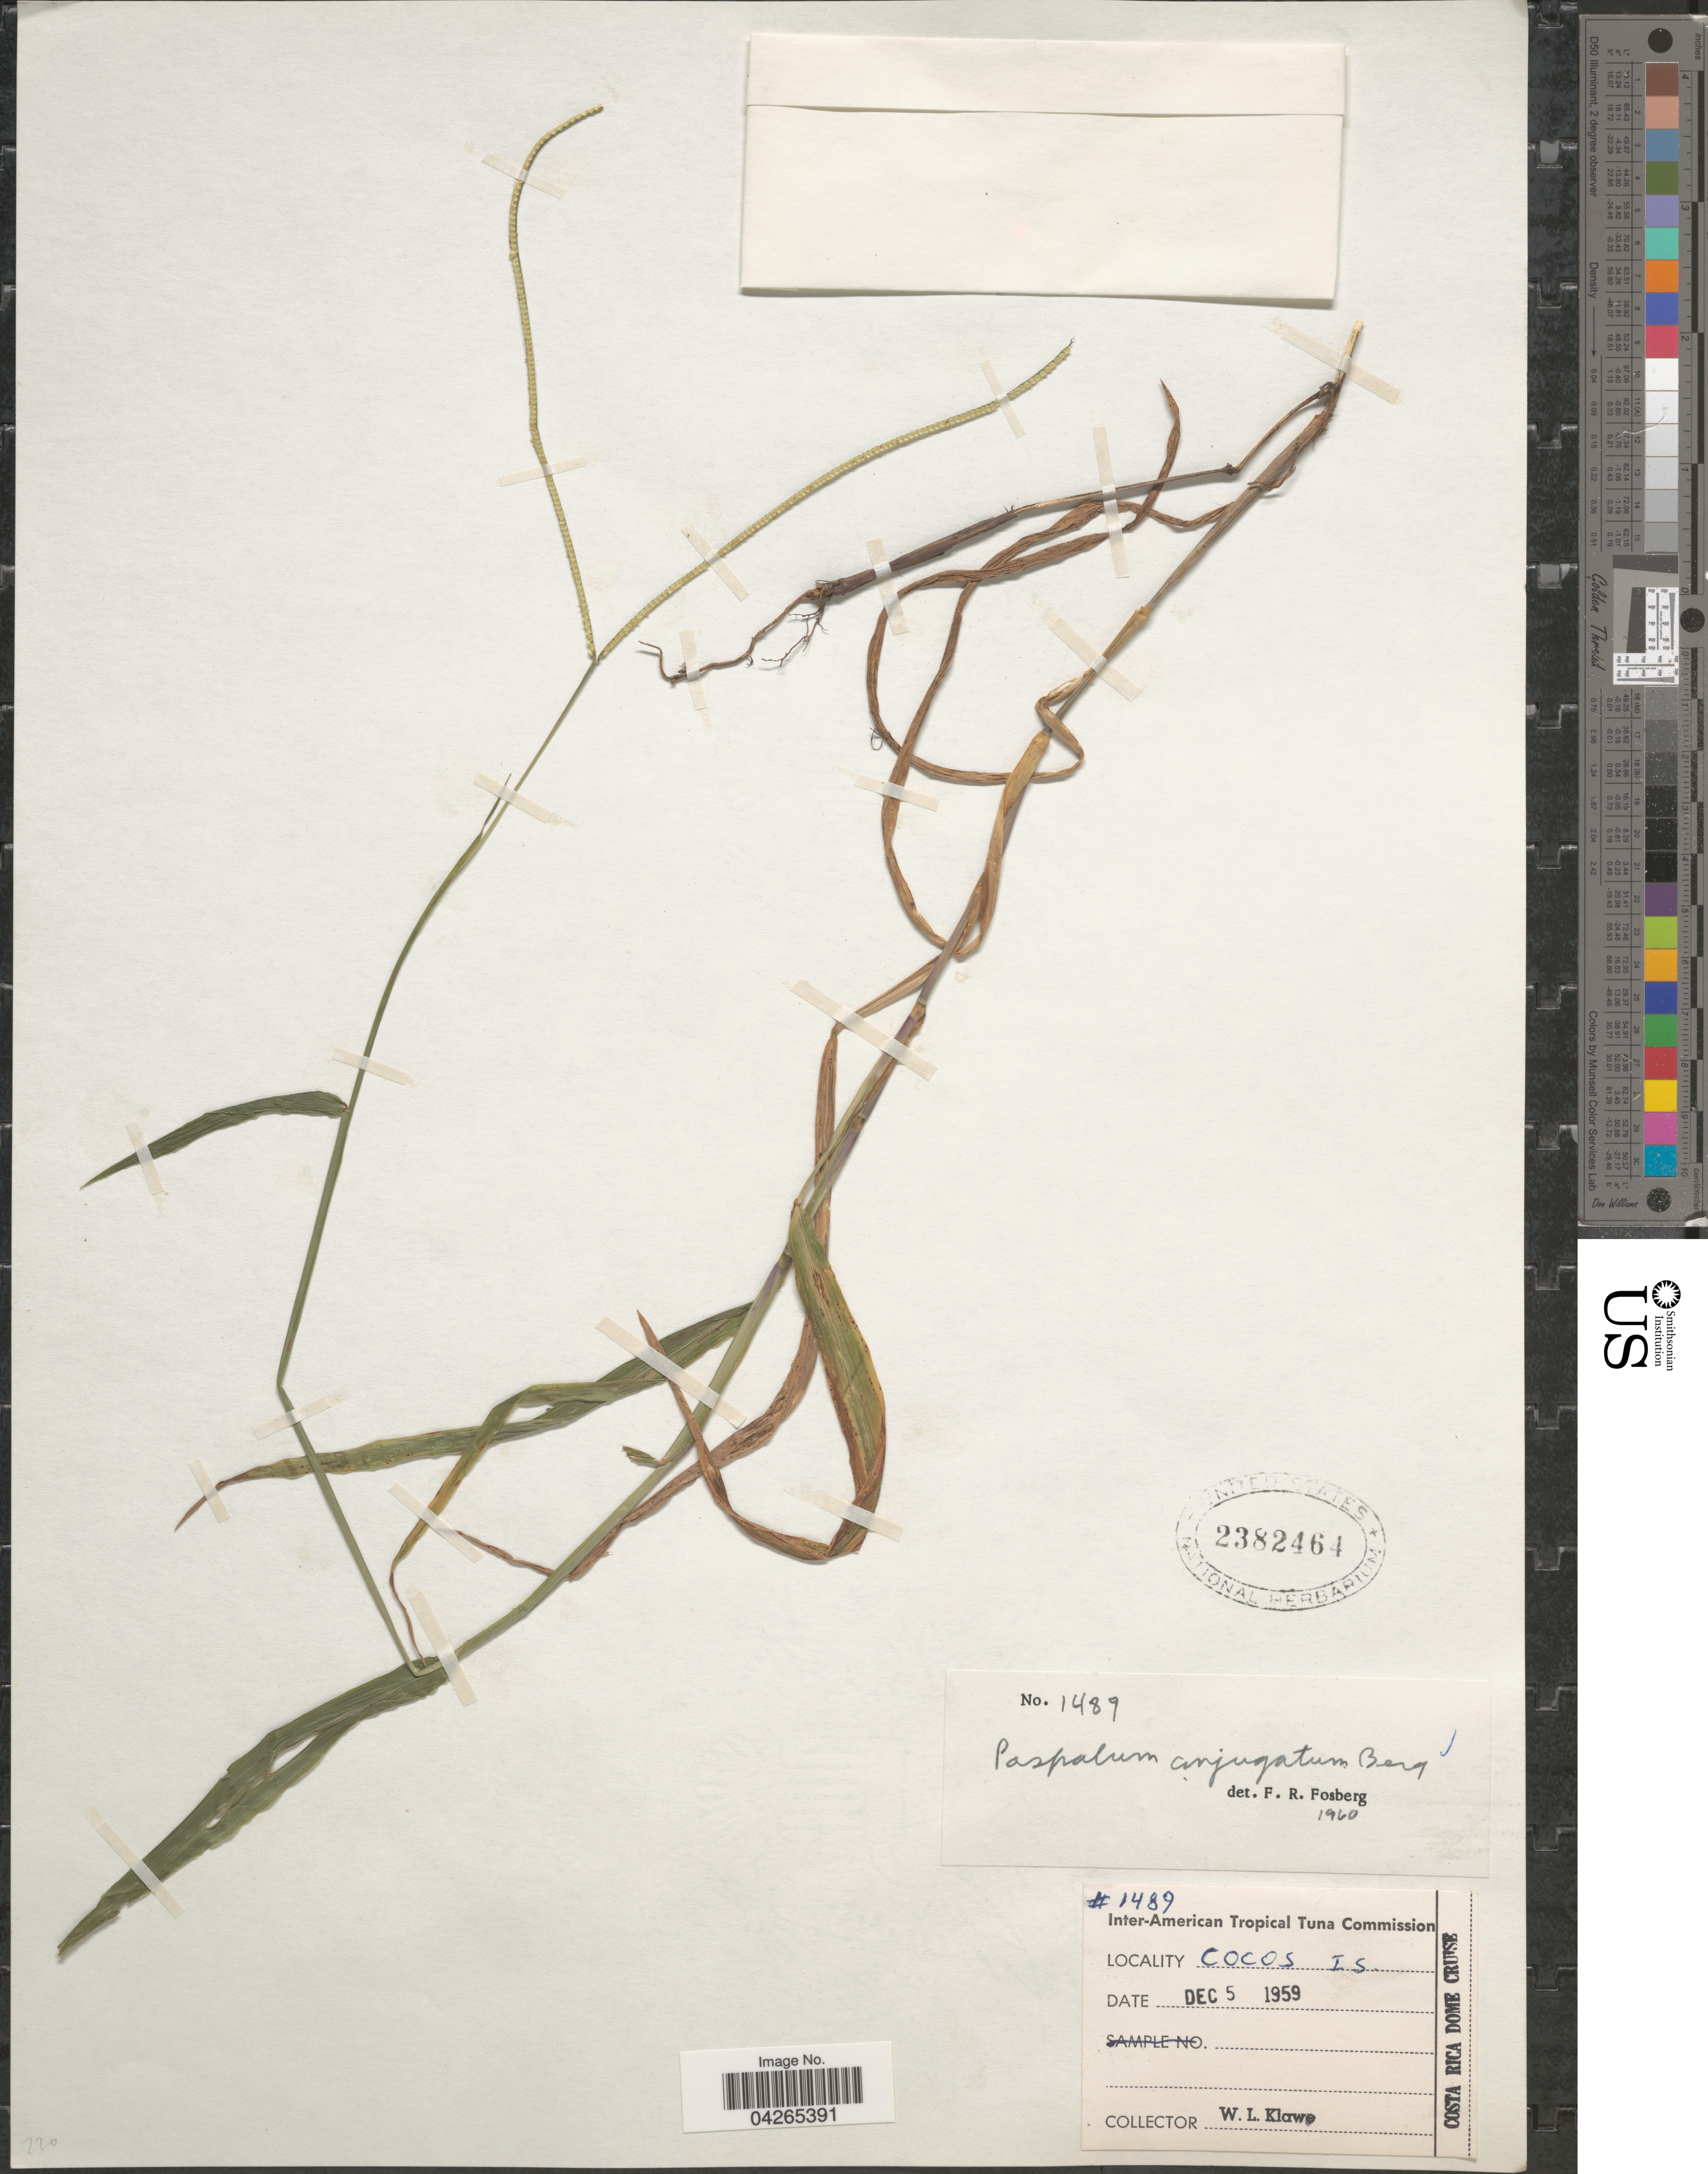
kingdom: Plantae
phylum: Tracheophyta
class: Liliopsida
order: Poales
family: Poaceae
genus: Paspalum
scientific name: Paspalum conjugatum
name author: P.J. Bergius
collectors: W. Klawe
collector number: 1489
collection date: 1959-12-05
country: Costa Rica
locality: Cocos Is.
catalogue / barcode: US 2382464